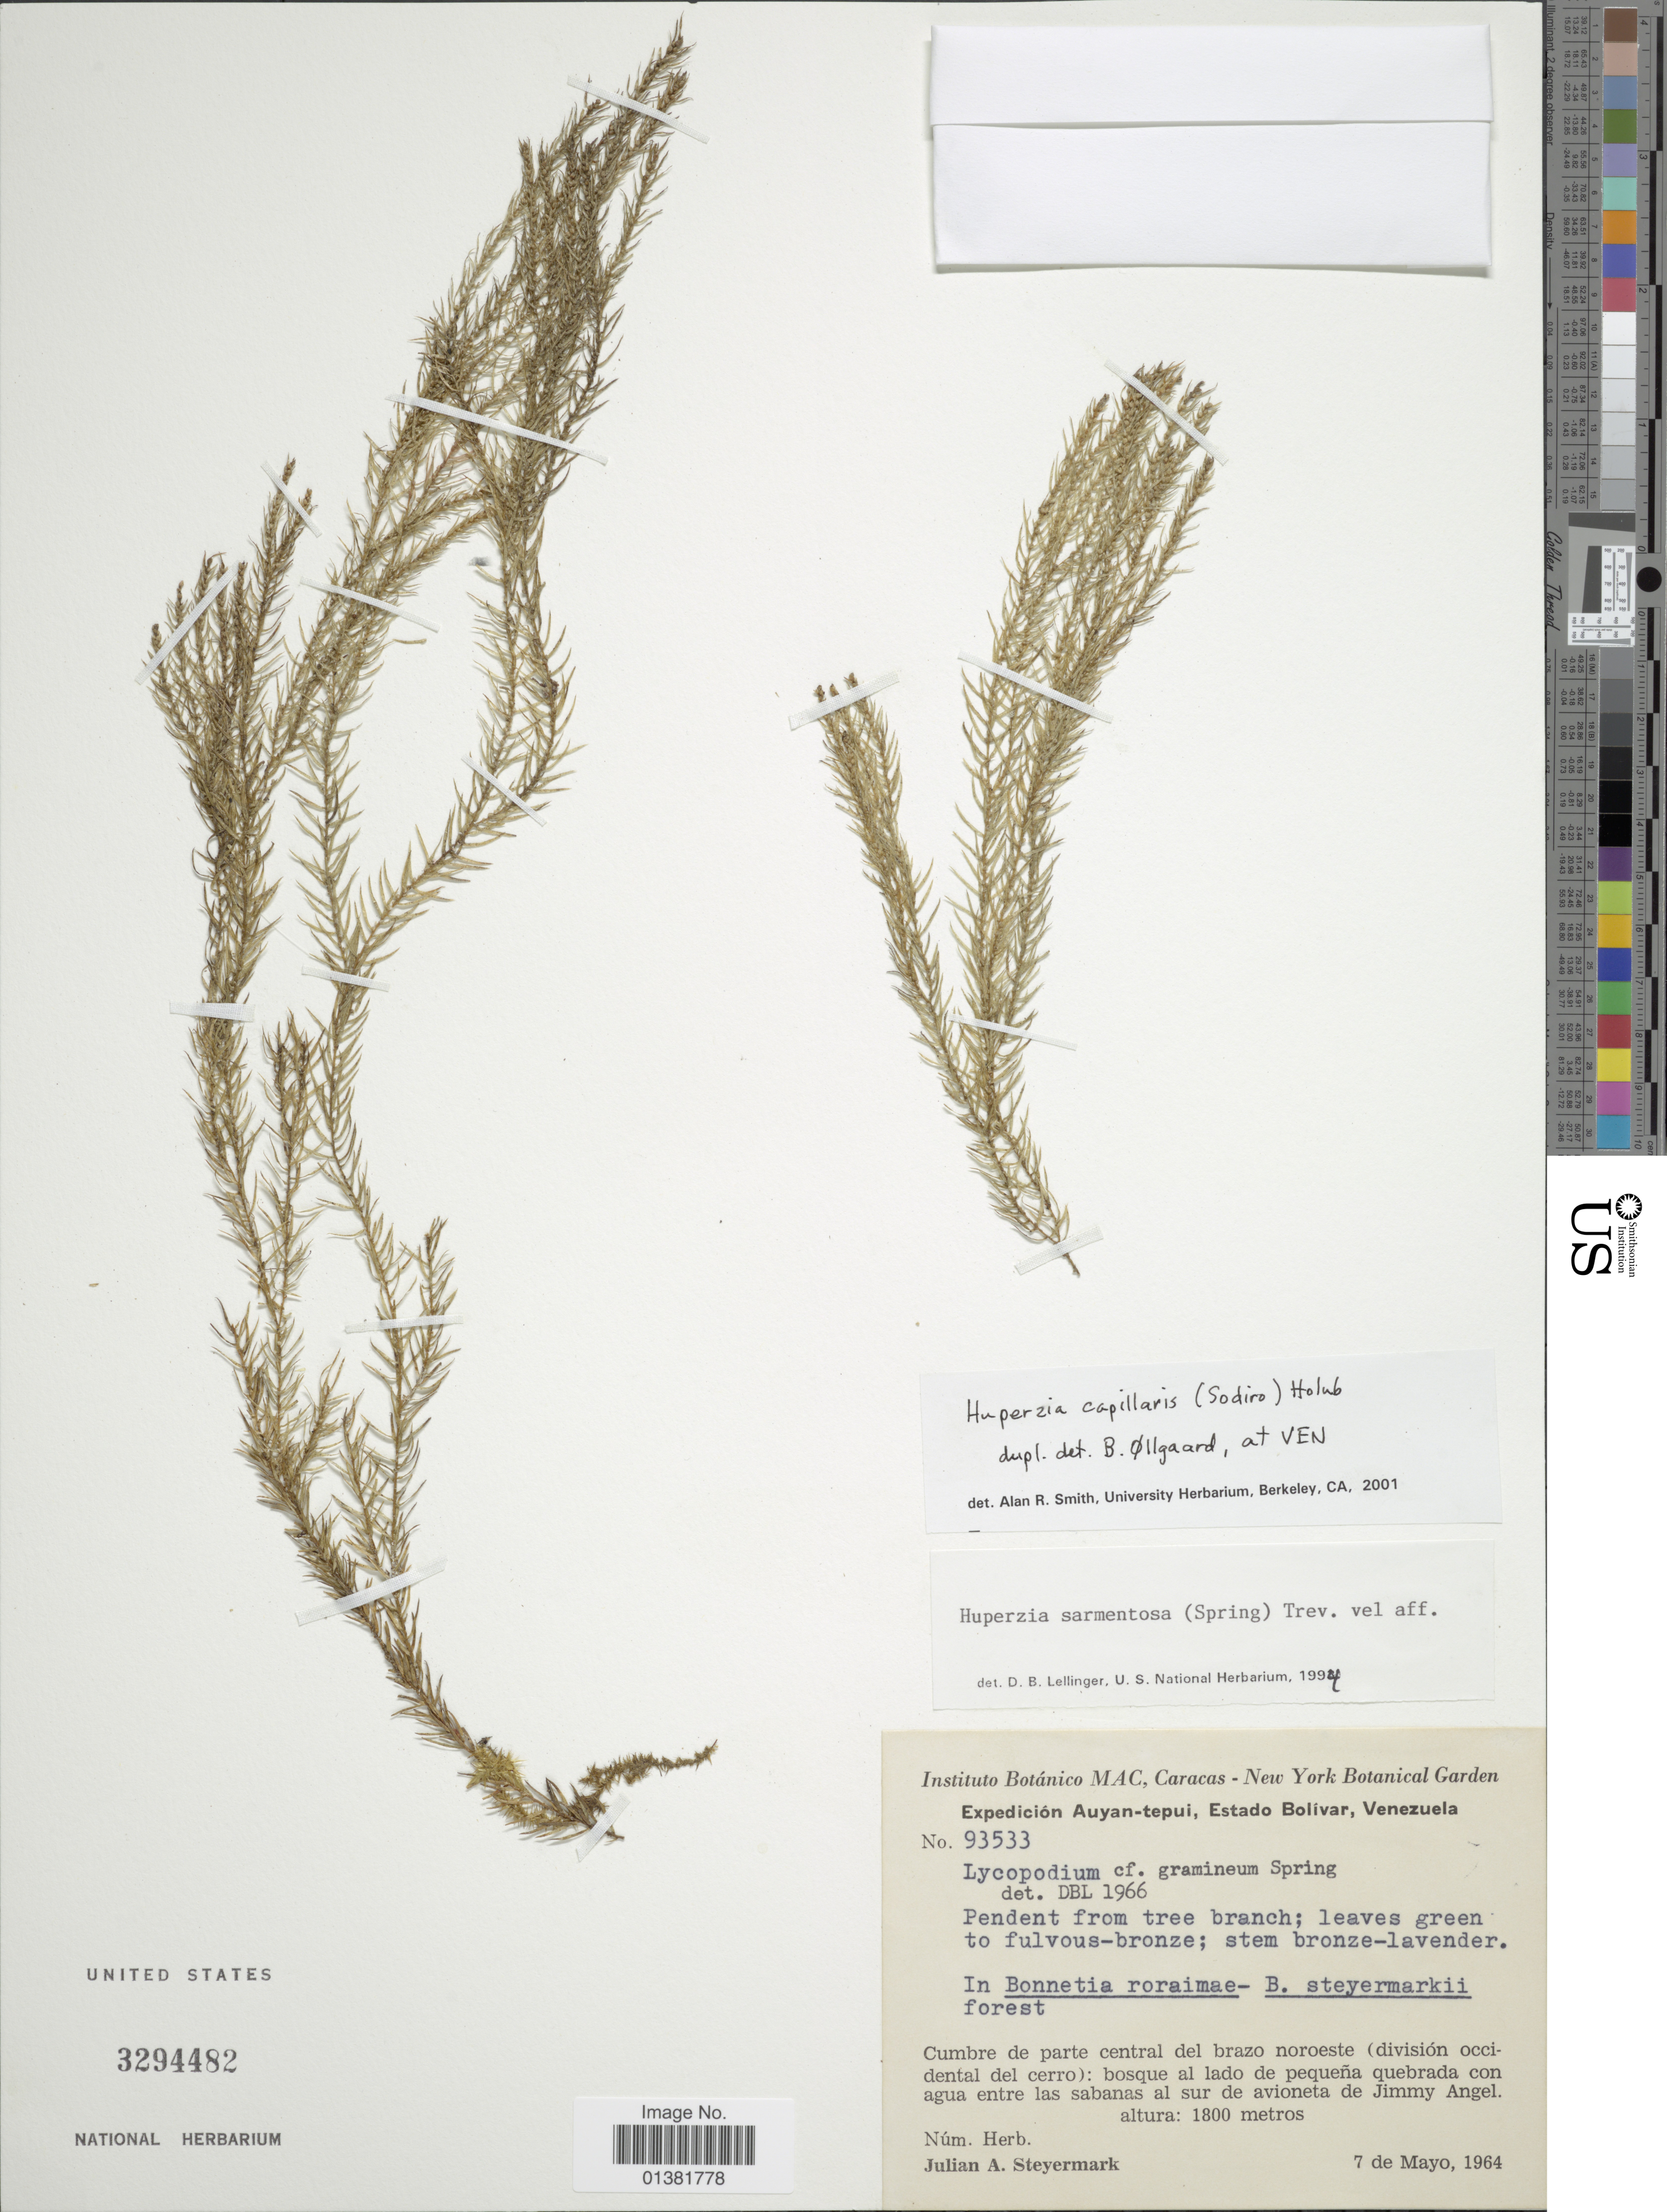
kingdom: Plantae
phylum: Tracheophyta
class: Lycopodiopsida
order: Lycopodiales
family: Lycopodiaceae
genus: Phlegmariurus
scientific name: Phlegmariurus capillaris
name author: (Sodiro) B. Øllg.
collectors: J. Steyermark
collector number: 93533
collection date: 1964-05-07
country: Ecuador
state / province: Bolívar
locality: Cumbre de parte central del brazo noroeste (división occidental del cerro): bosque al lado de pequeña quebrada con agua entre las sabanas al sur de avioneta de Jimmy Angel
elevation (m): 1800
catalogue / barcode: US 3294482